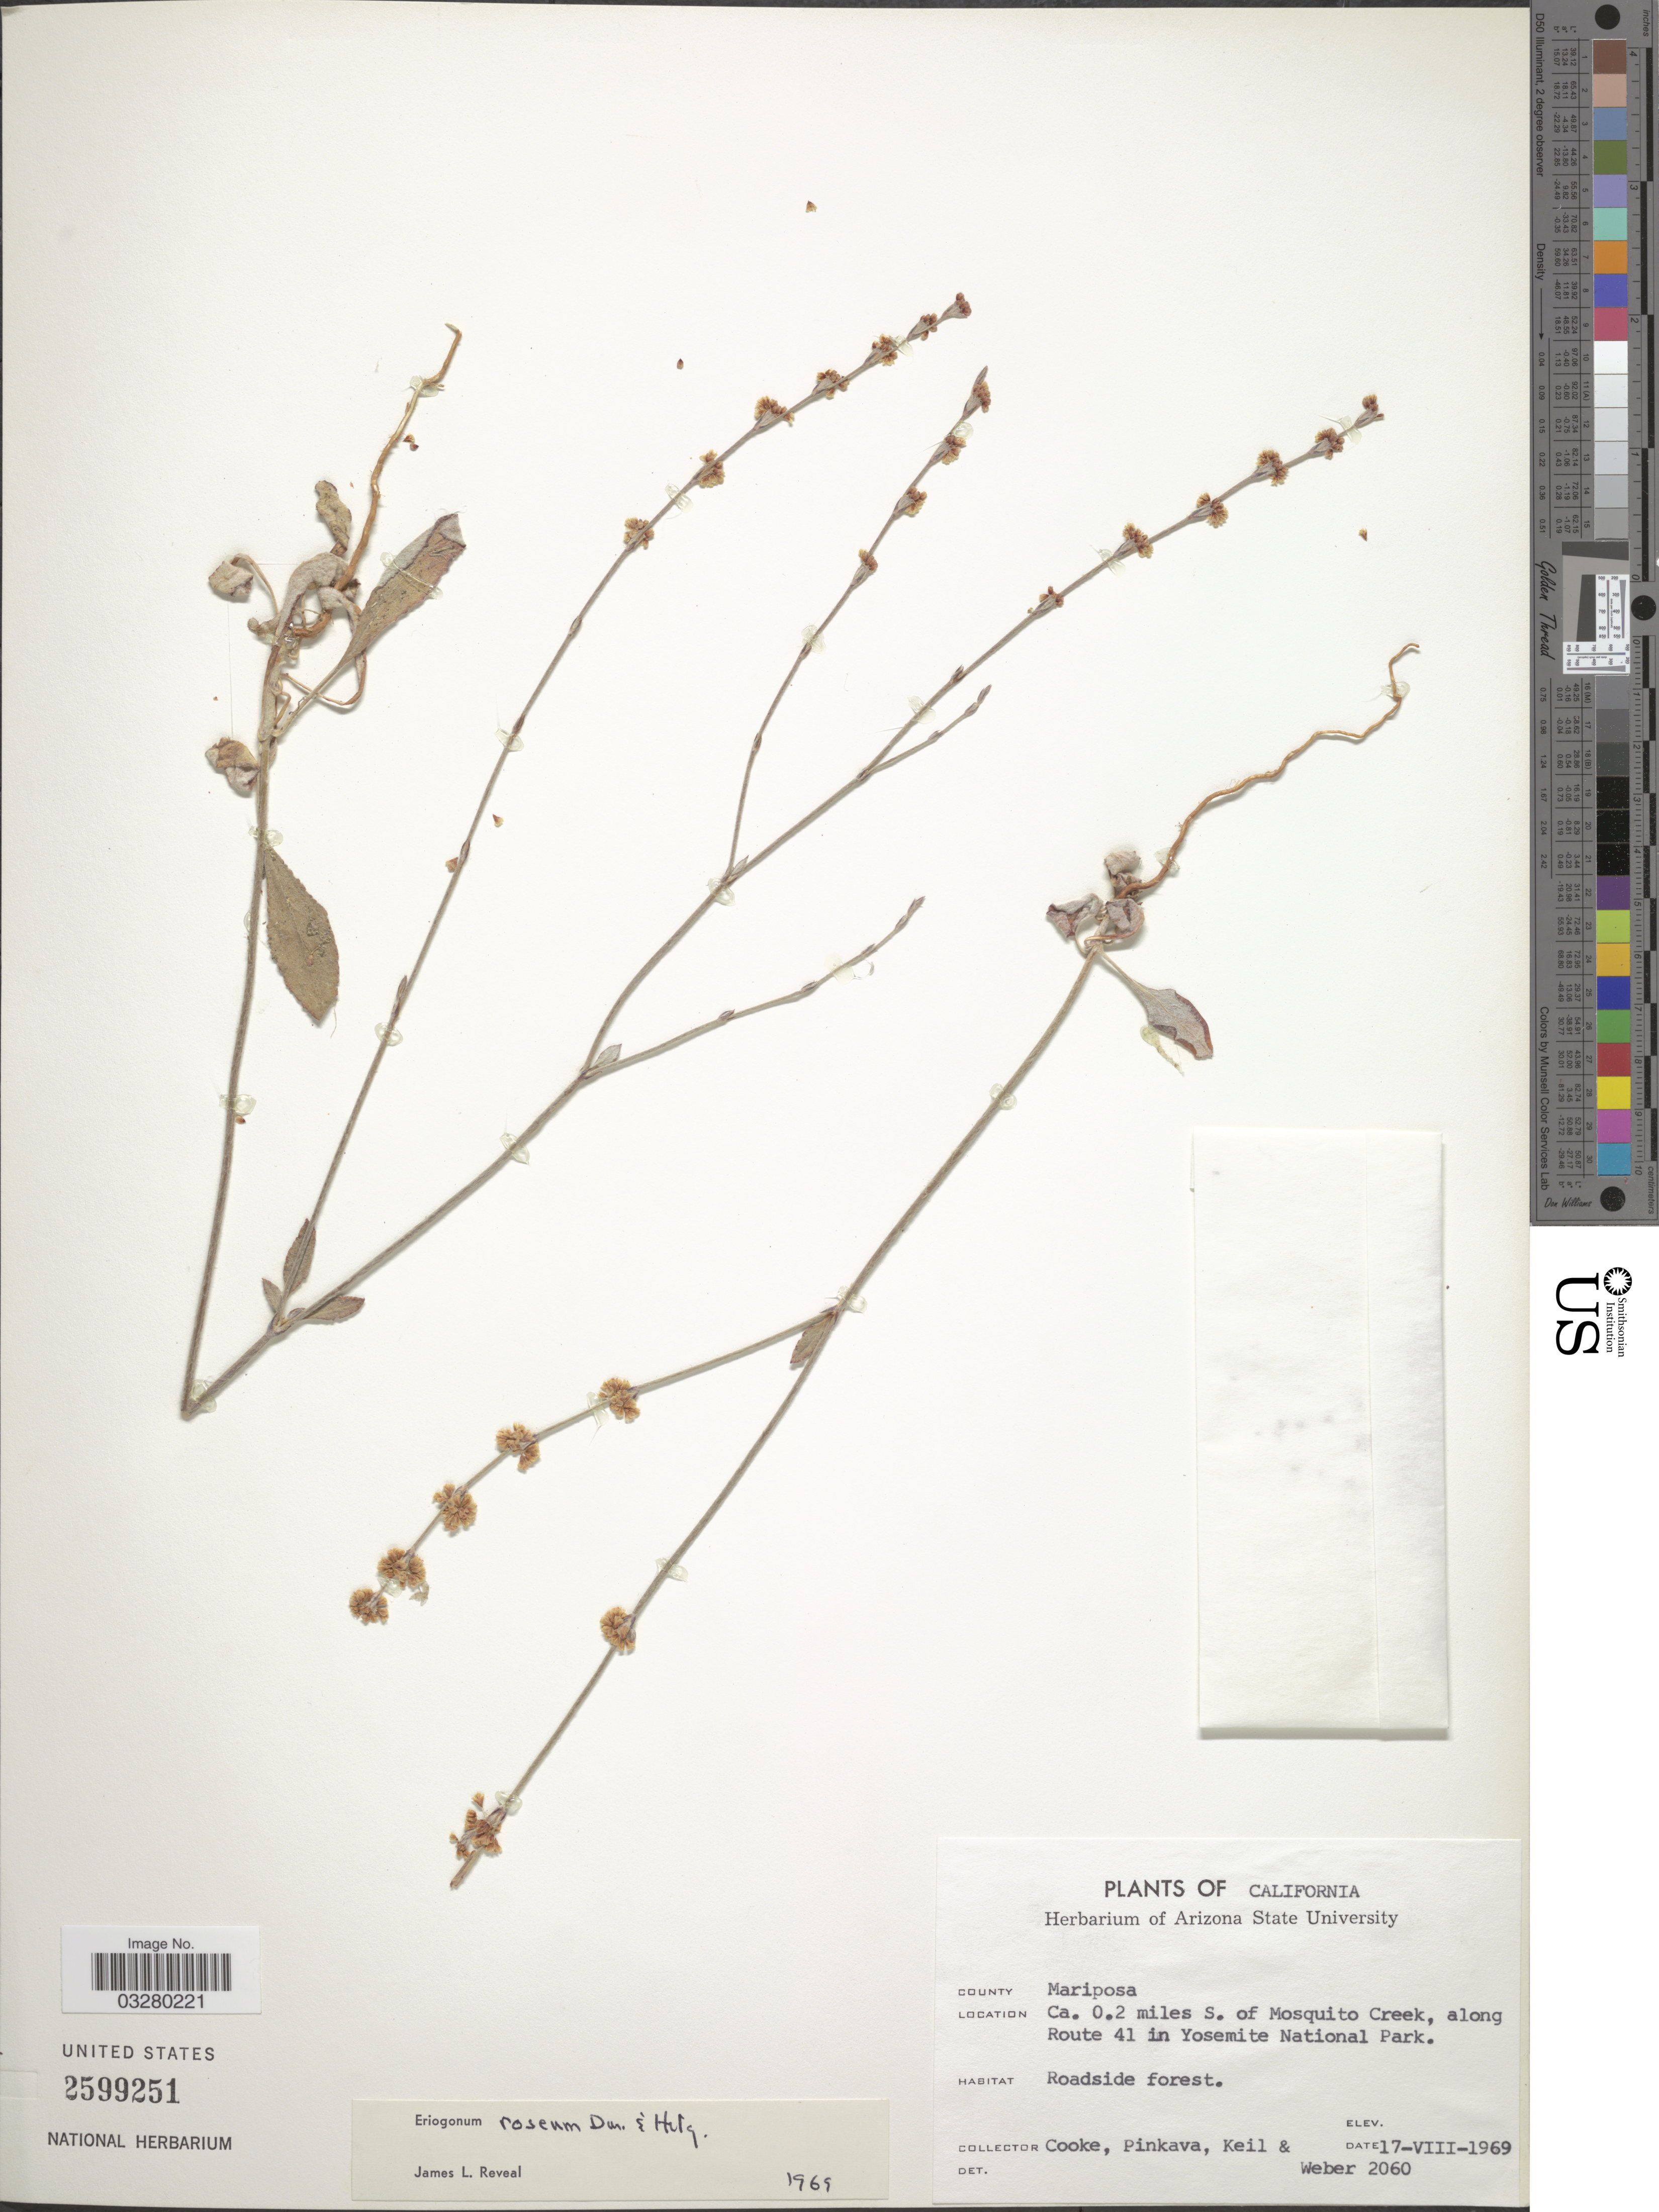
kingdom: Plantae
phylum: Tracheophyta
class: Magnoliopsida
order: Caryophyllales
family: Polygonaceae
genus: Eriogonum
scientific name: Eriogonum roseum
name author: Durand & Hilg.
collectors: Cooke, -. Pinkava, Keil & -- Weber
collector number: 2060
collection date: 1969-08-17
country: United States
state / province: California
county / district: Mariposa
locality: County Mariposa. Ca. 0.2 miles S. of Mosquito Creek, along Route 41 in Yosemite National Park.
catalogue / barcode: US 2599251